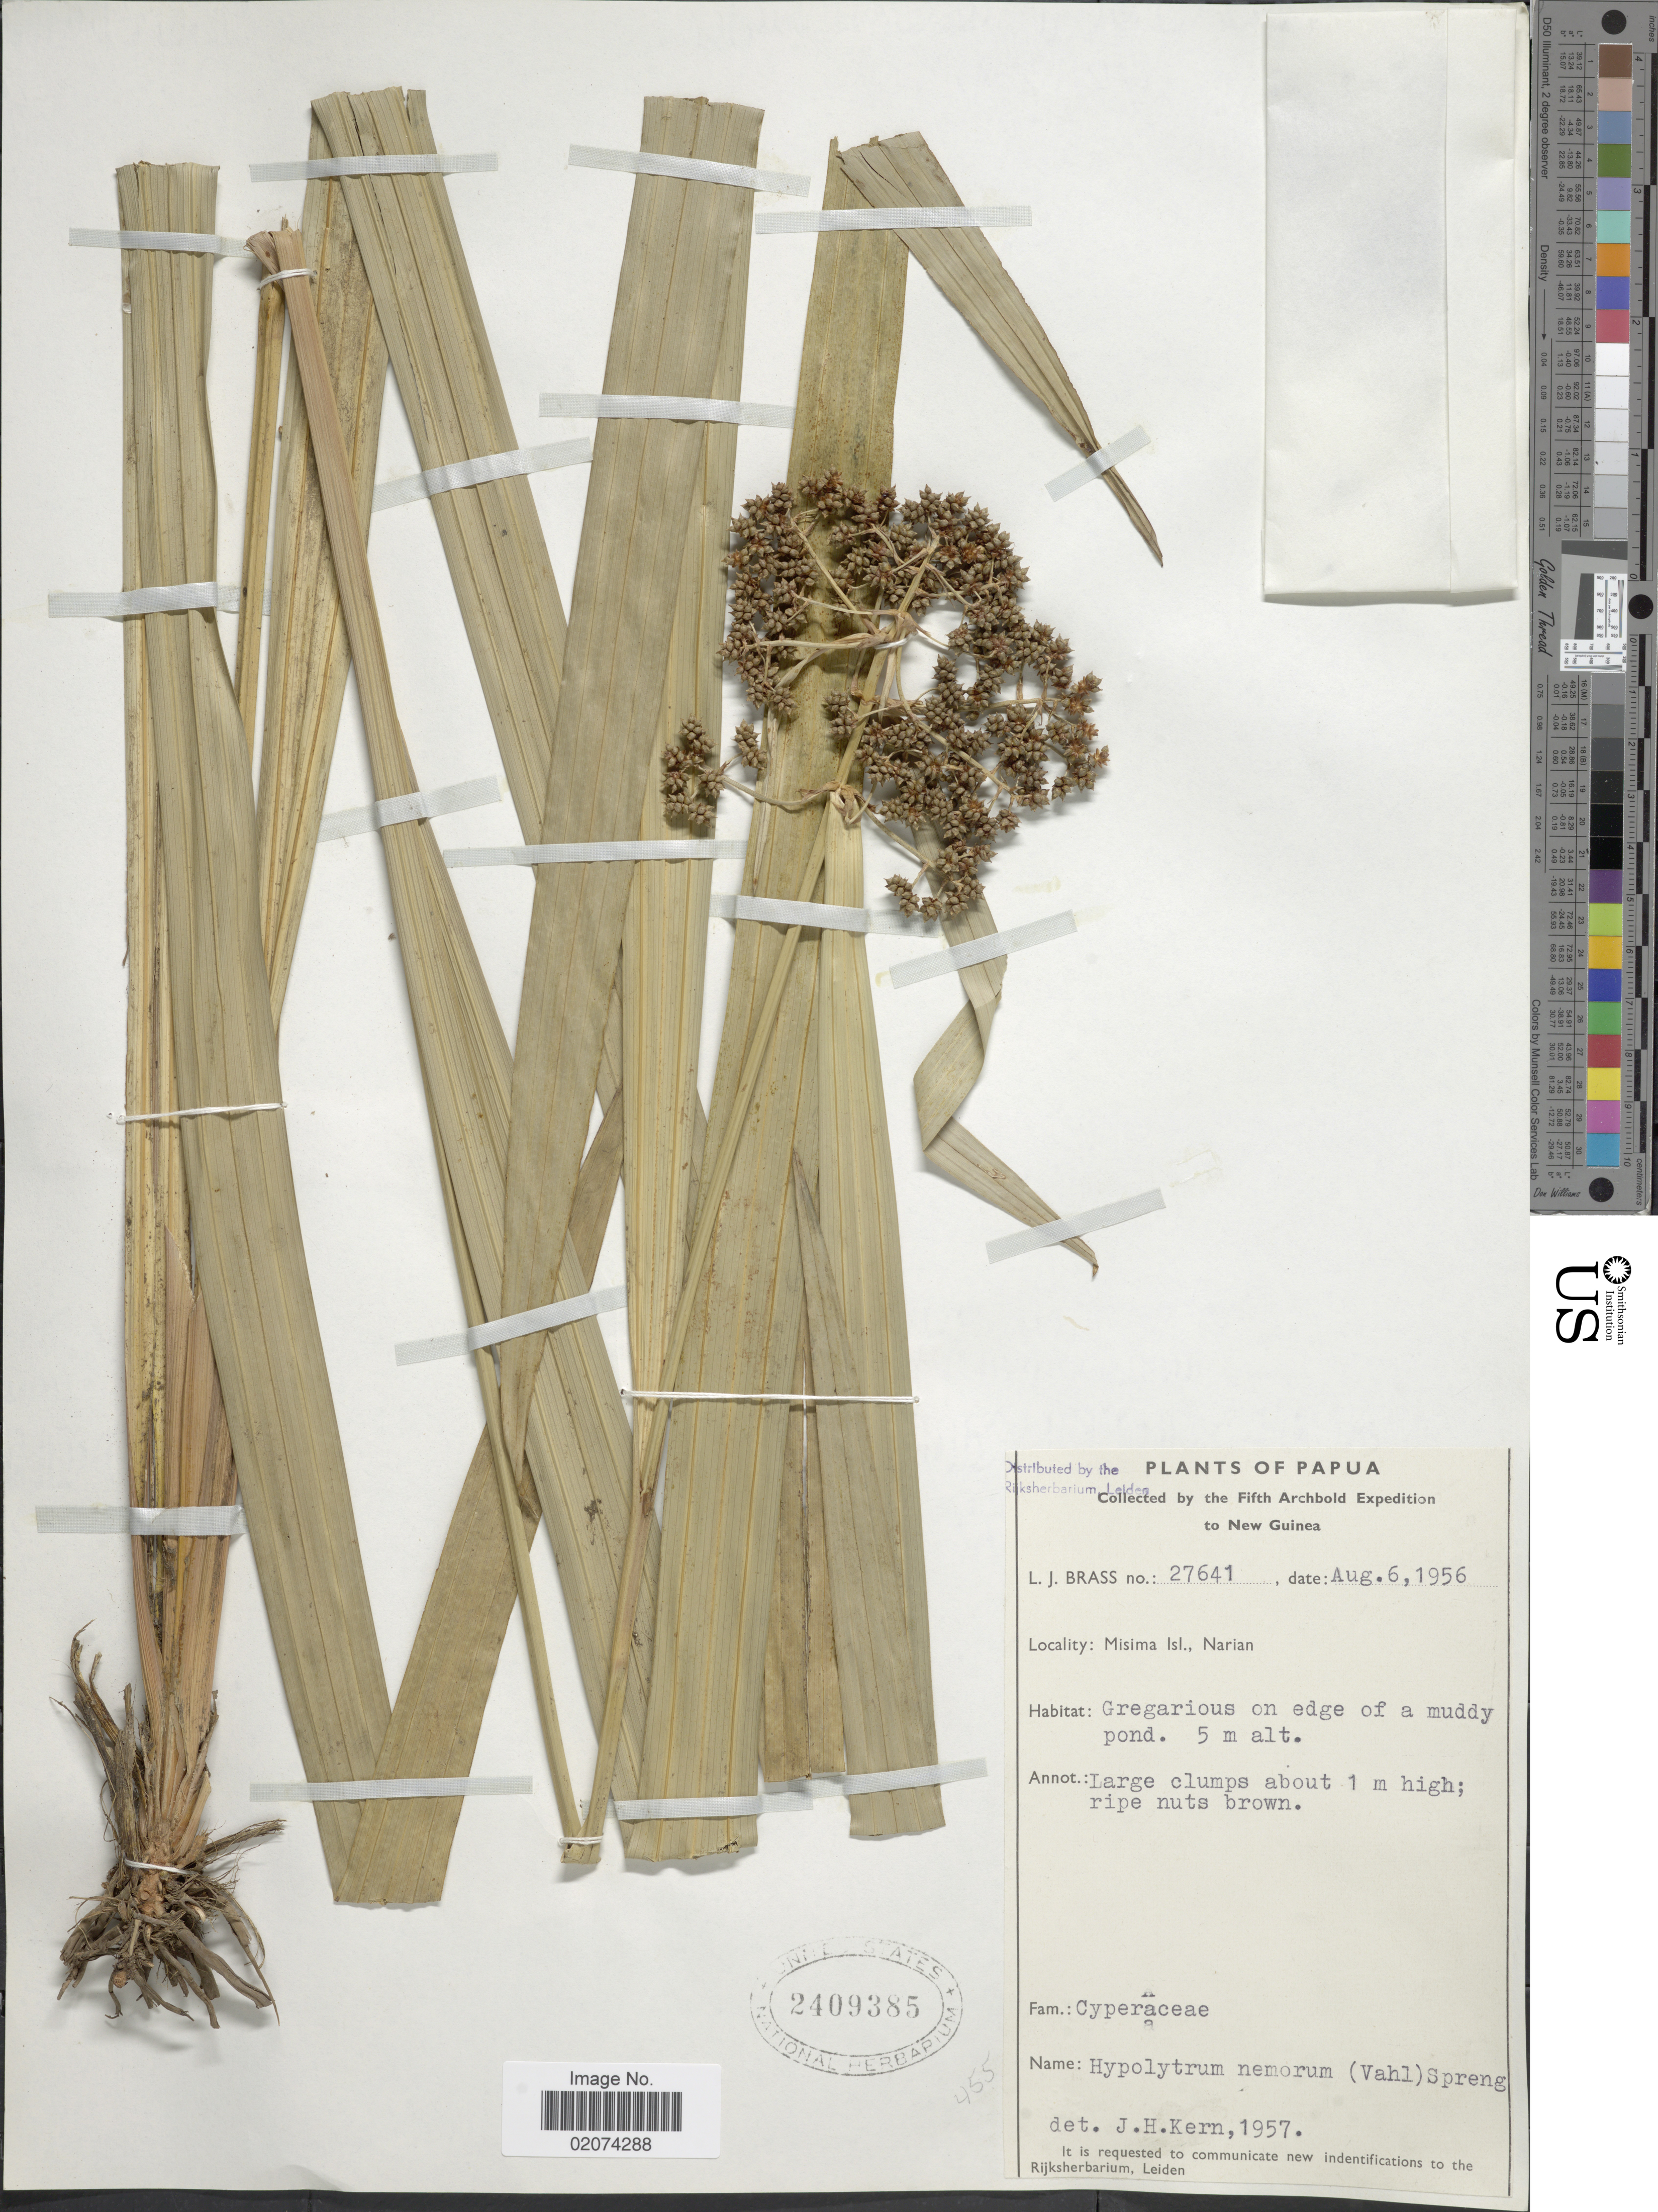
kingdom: Plantae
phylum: Tracheophyta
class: Liliopsida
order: Poales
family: Cyperaceae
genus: Hypolytrum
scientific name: Hypolytrum nemorum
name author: (Vahl) Spreng.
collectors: L. J. Brass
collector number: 27641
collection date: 1956-08-06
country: Papua New Guinea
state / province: Milne Bay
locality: Misima Isla., Narian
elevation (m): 5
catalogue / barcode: US 2409385